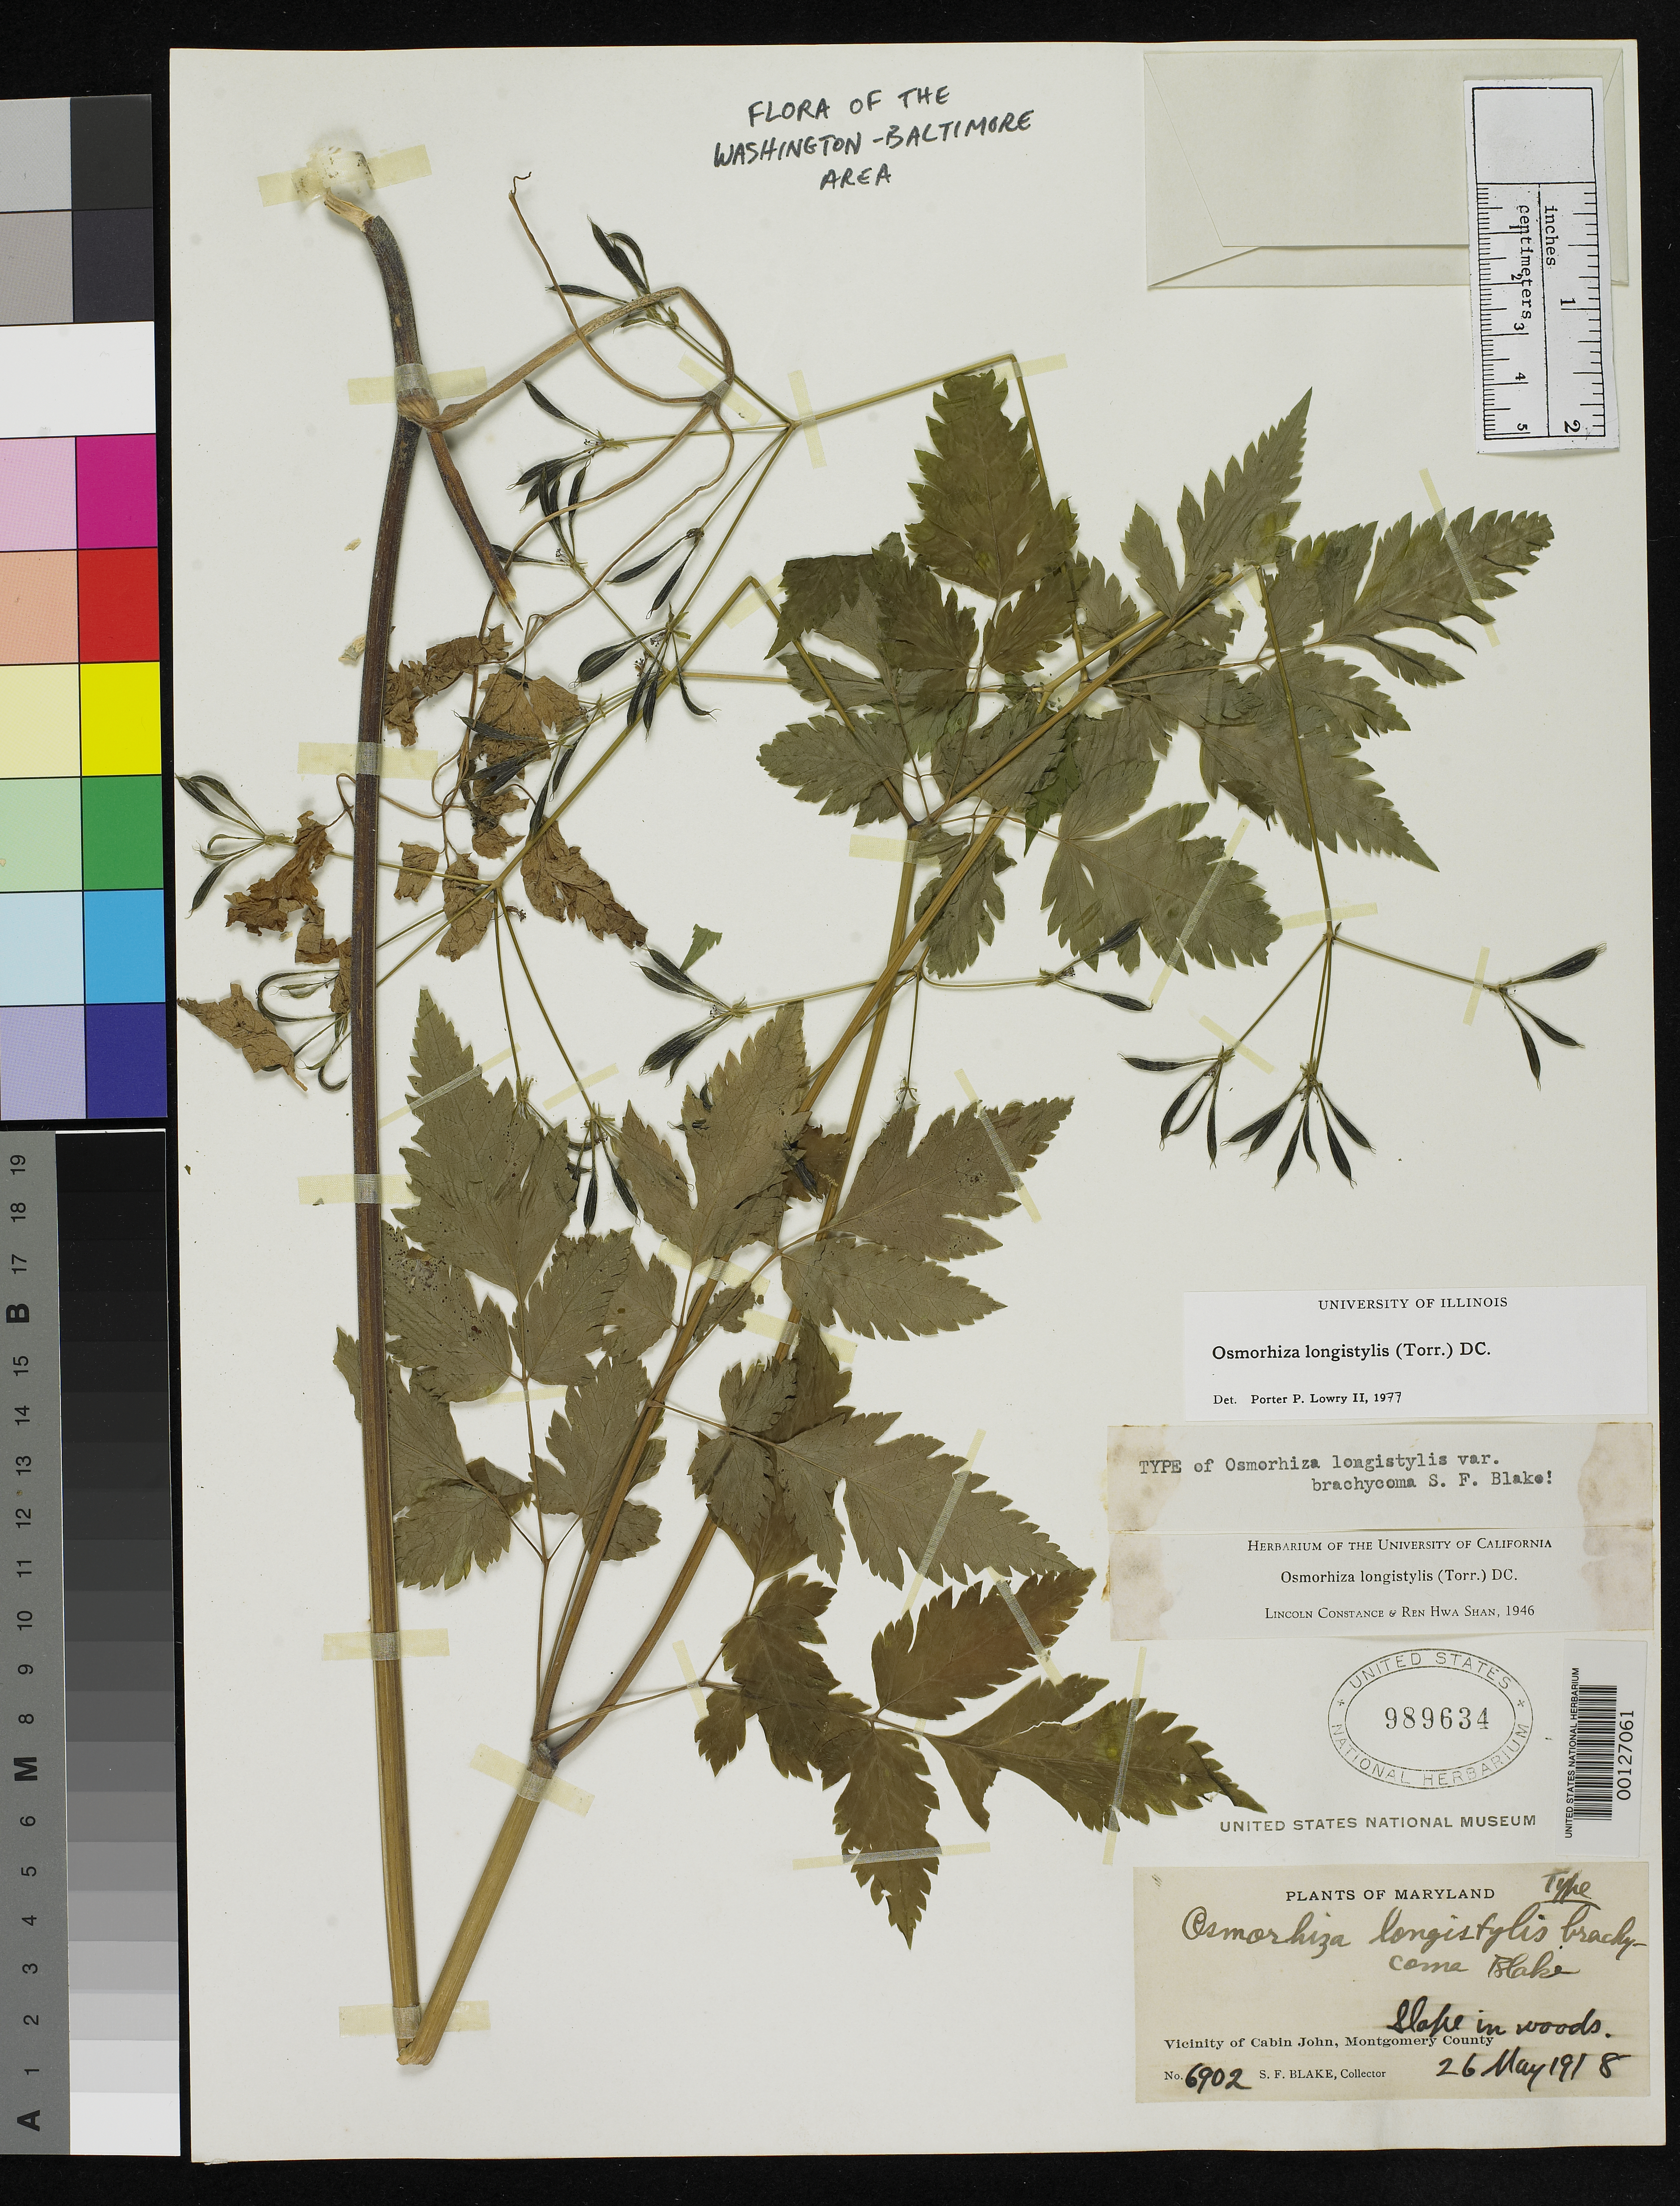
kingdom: Plantae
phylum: Tracheophyta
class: Magnoliopsida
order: Apiales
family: Apiaceae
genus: Osmorhiza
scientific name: Osmorhiza longistylis var. brachycoma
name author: S.F. Blake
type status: Holotype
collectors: S. Blake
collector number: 6902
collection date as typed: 26 May 1918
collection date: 1918-05-26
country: United States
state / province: Maryland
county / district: Montgomery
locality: Cabin John.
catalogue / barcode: US 989634